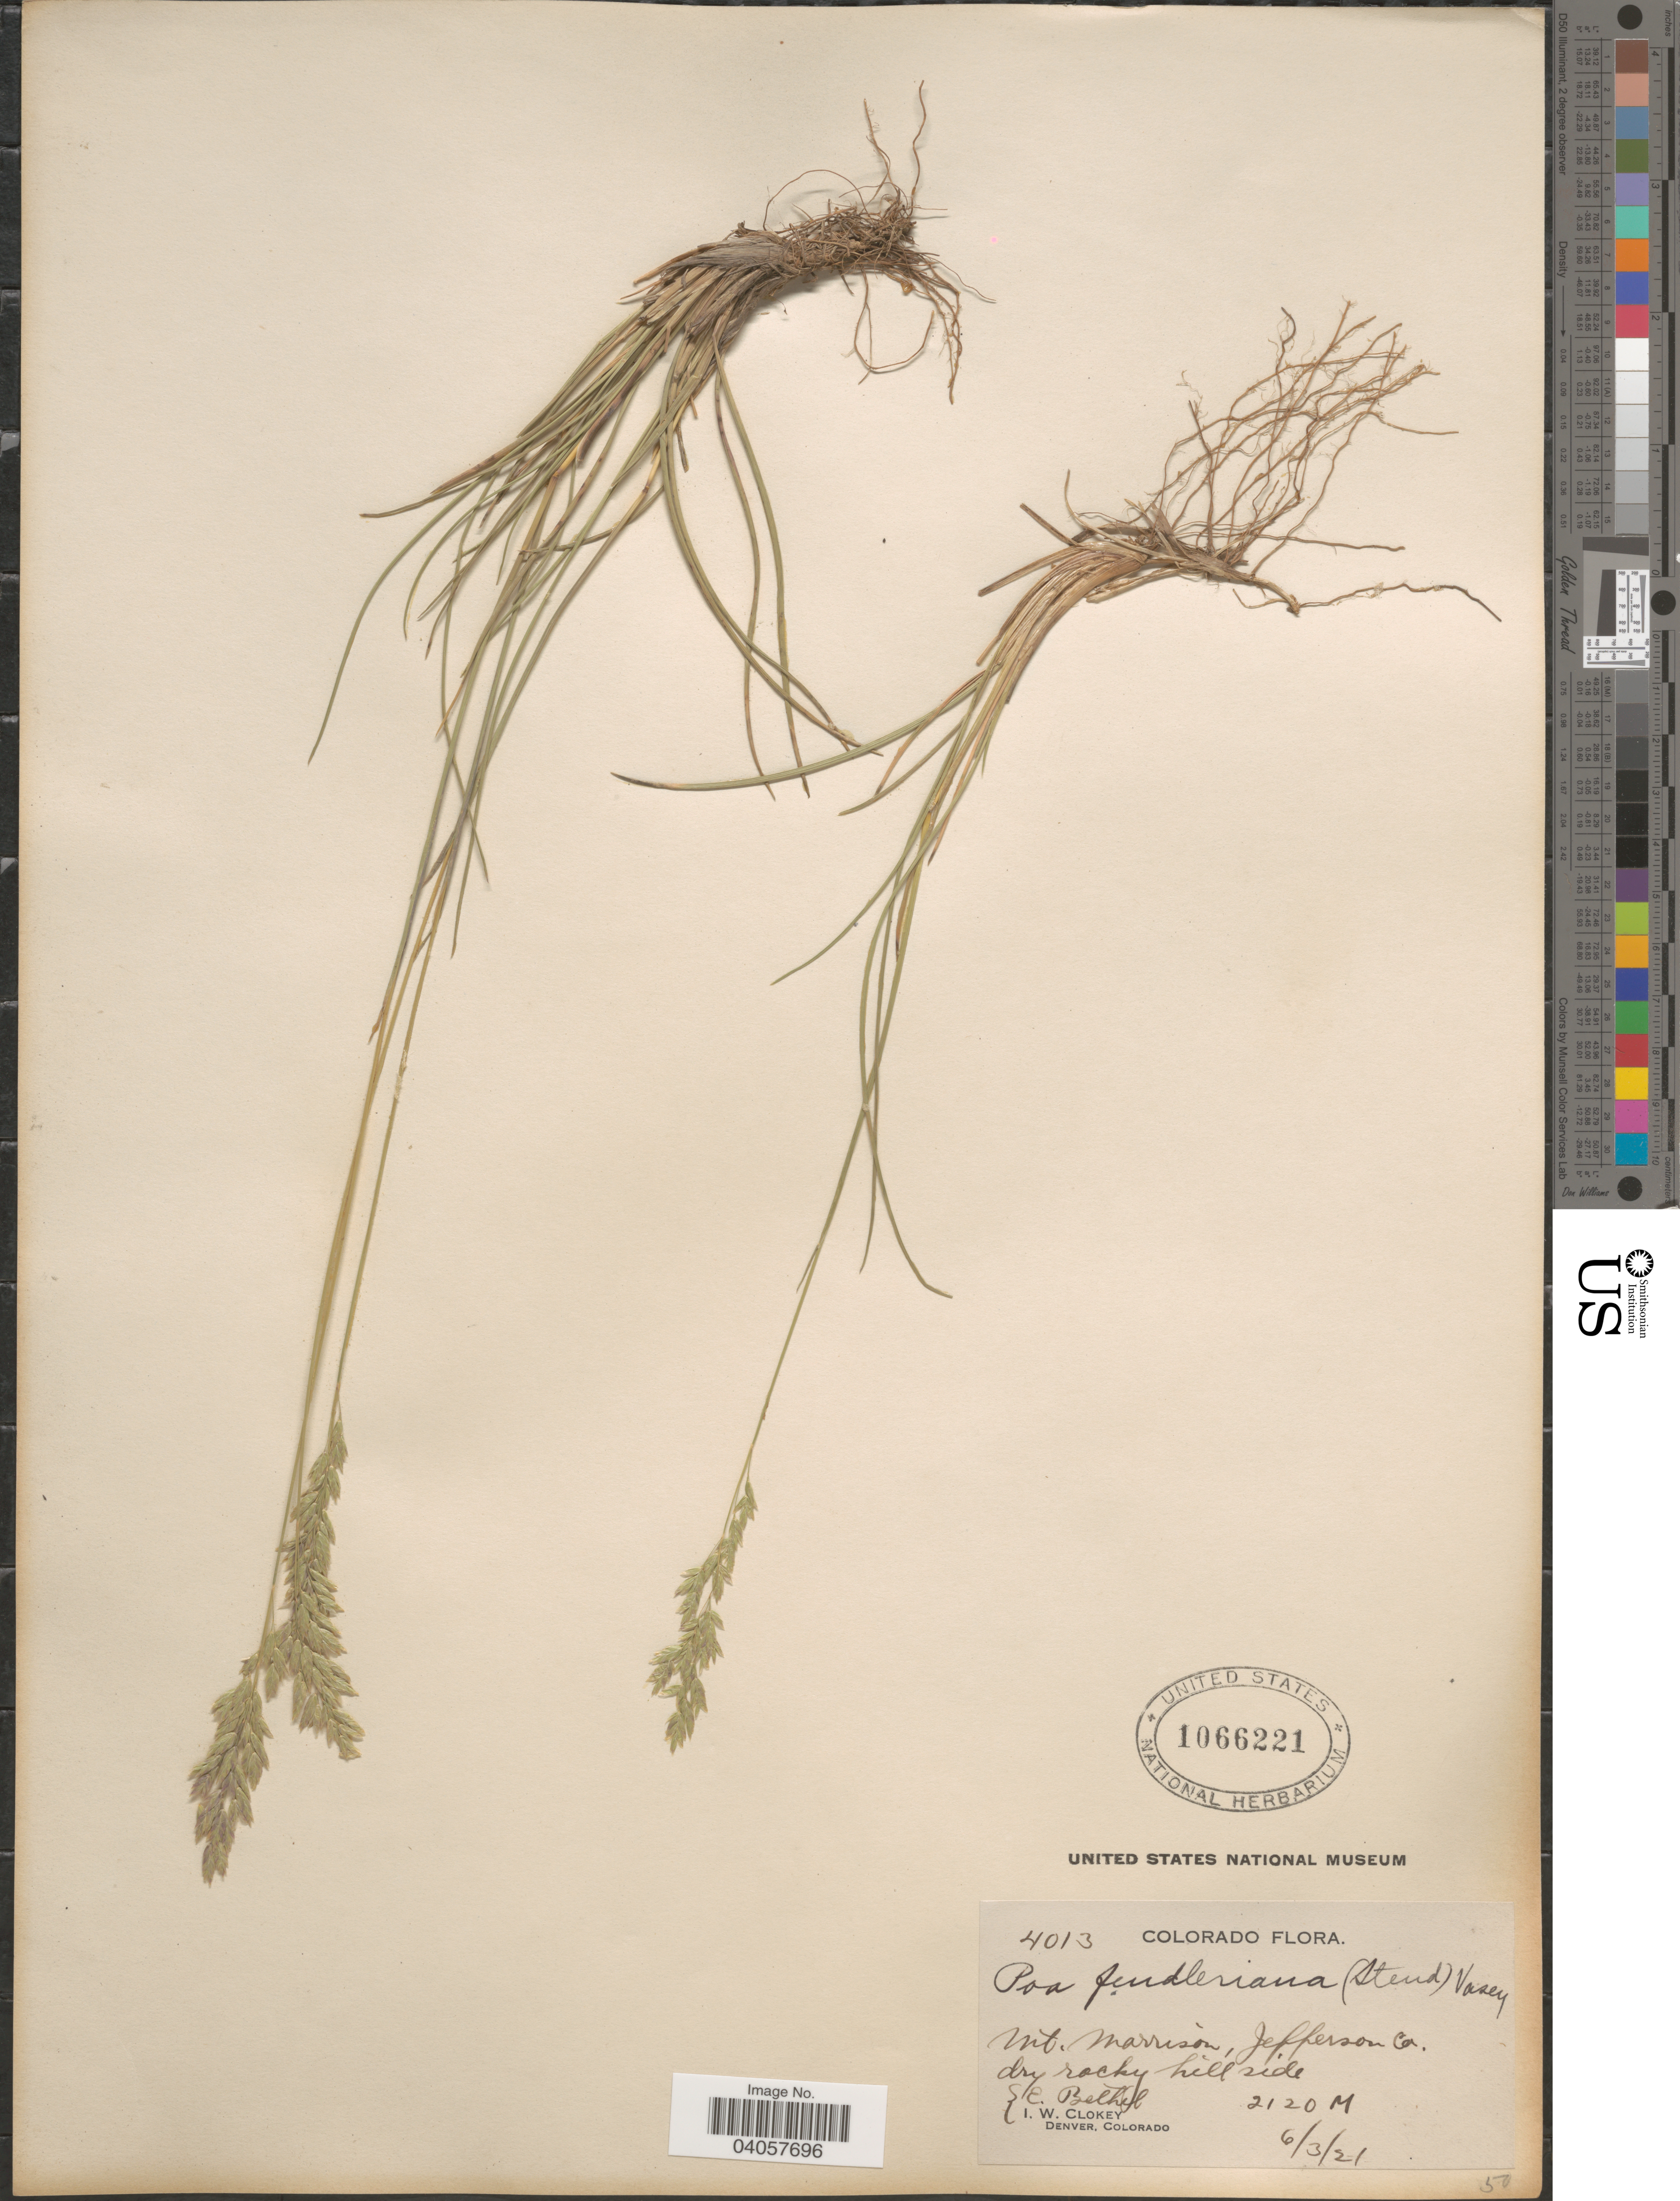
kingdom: Plantae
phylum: Tracheophyta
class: Liliopsida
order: Poales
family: Poaceae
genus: Poa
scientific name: Poa fendleriana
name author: (Steud.) Vasey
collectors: E. Bethel & I. W. Clokey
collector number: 4013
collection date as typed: Transcribed d/m/y: 3/6/21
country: United States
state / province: Colorado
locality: Mt. Marrison, Jefferson Co.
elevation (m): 2120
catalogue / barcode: US 1066221